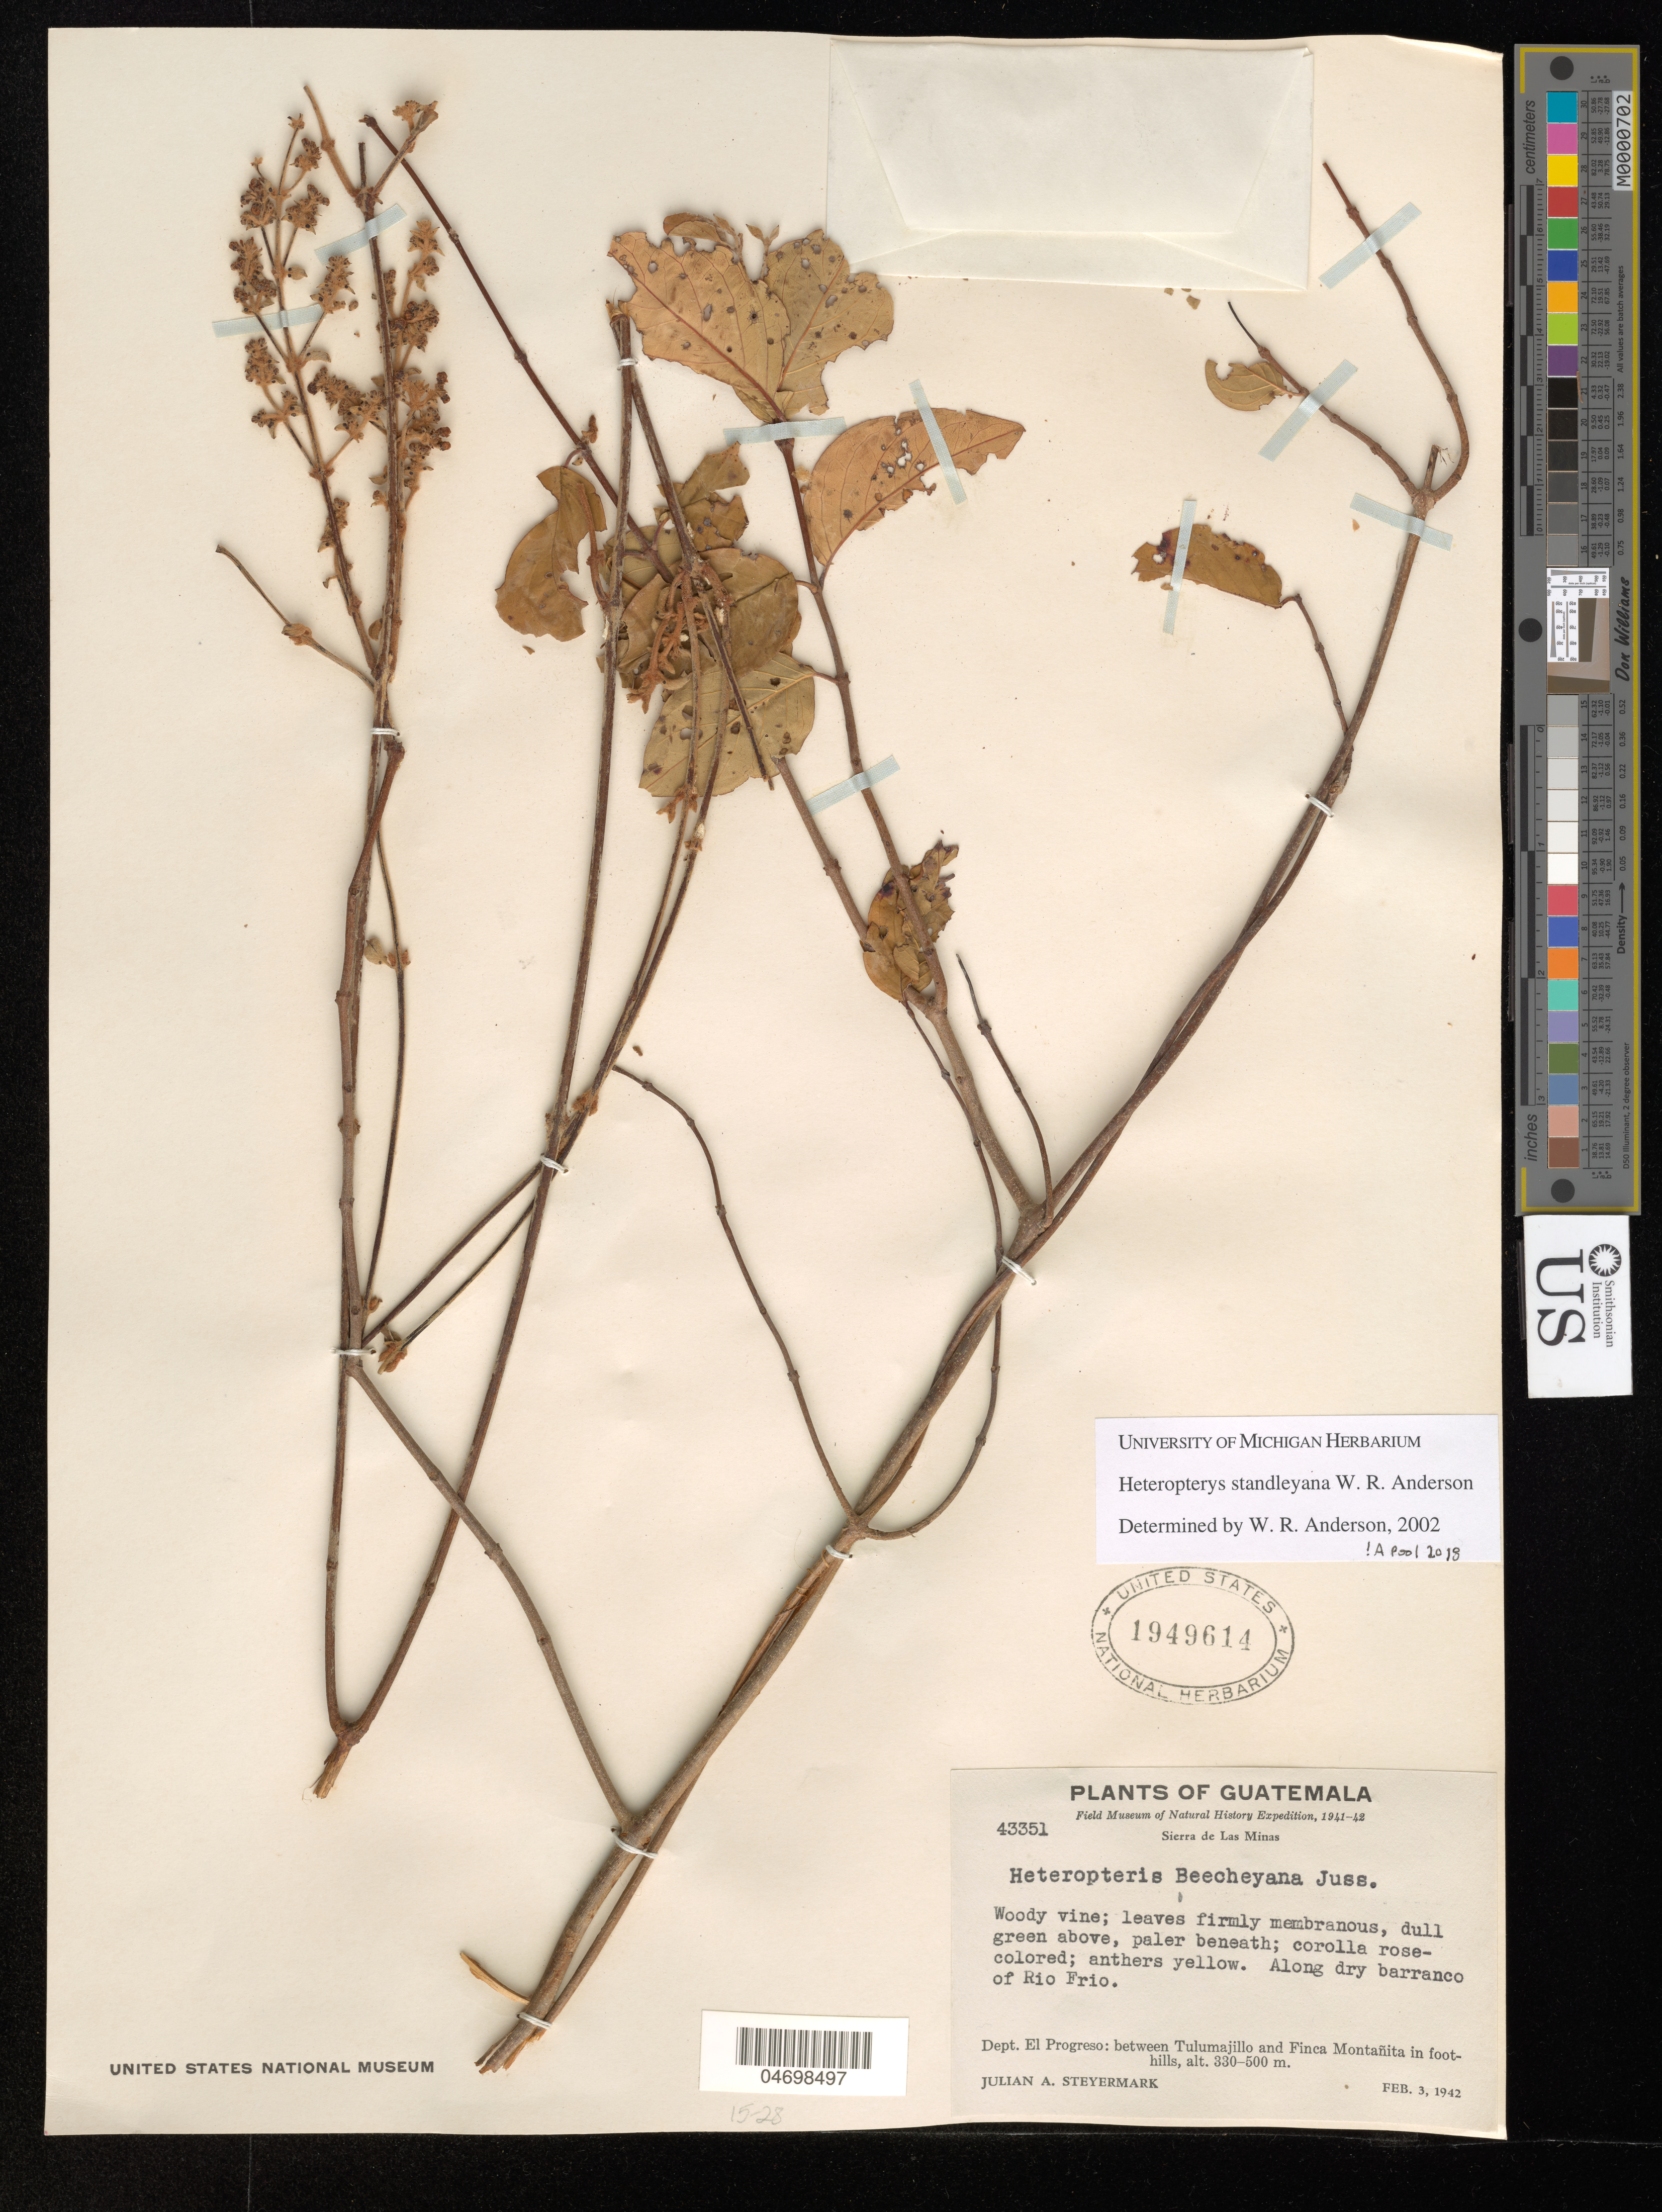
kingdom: Plantae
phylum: Tracheophyta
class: Magnoliopsida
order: Malpighiales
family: Malpighiaceae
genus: Heteropterys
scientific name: Heteropterys standleyana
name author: W.R. Anderson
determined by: Pool, A., (MO), Missouri Botanical Garden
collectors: J. Steyermark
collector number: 43351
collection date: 1942-02-03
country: Guatemala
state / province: El Progreso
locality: Sierra de Las Minas, dry crevices of rock, along dry barranco of Rio Frio, between Tulumajillo and finca Montanita in foothills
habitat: Along dry barranco of Rio Frio.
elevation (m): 330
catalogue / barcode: US 1949614